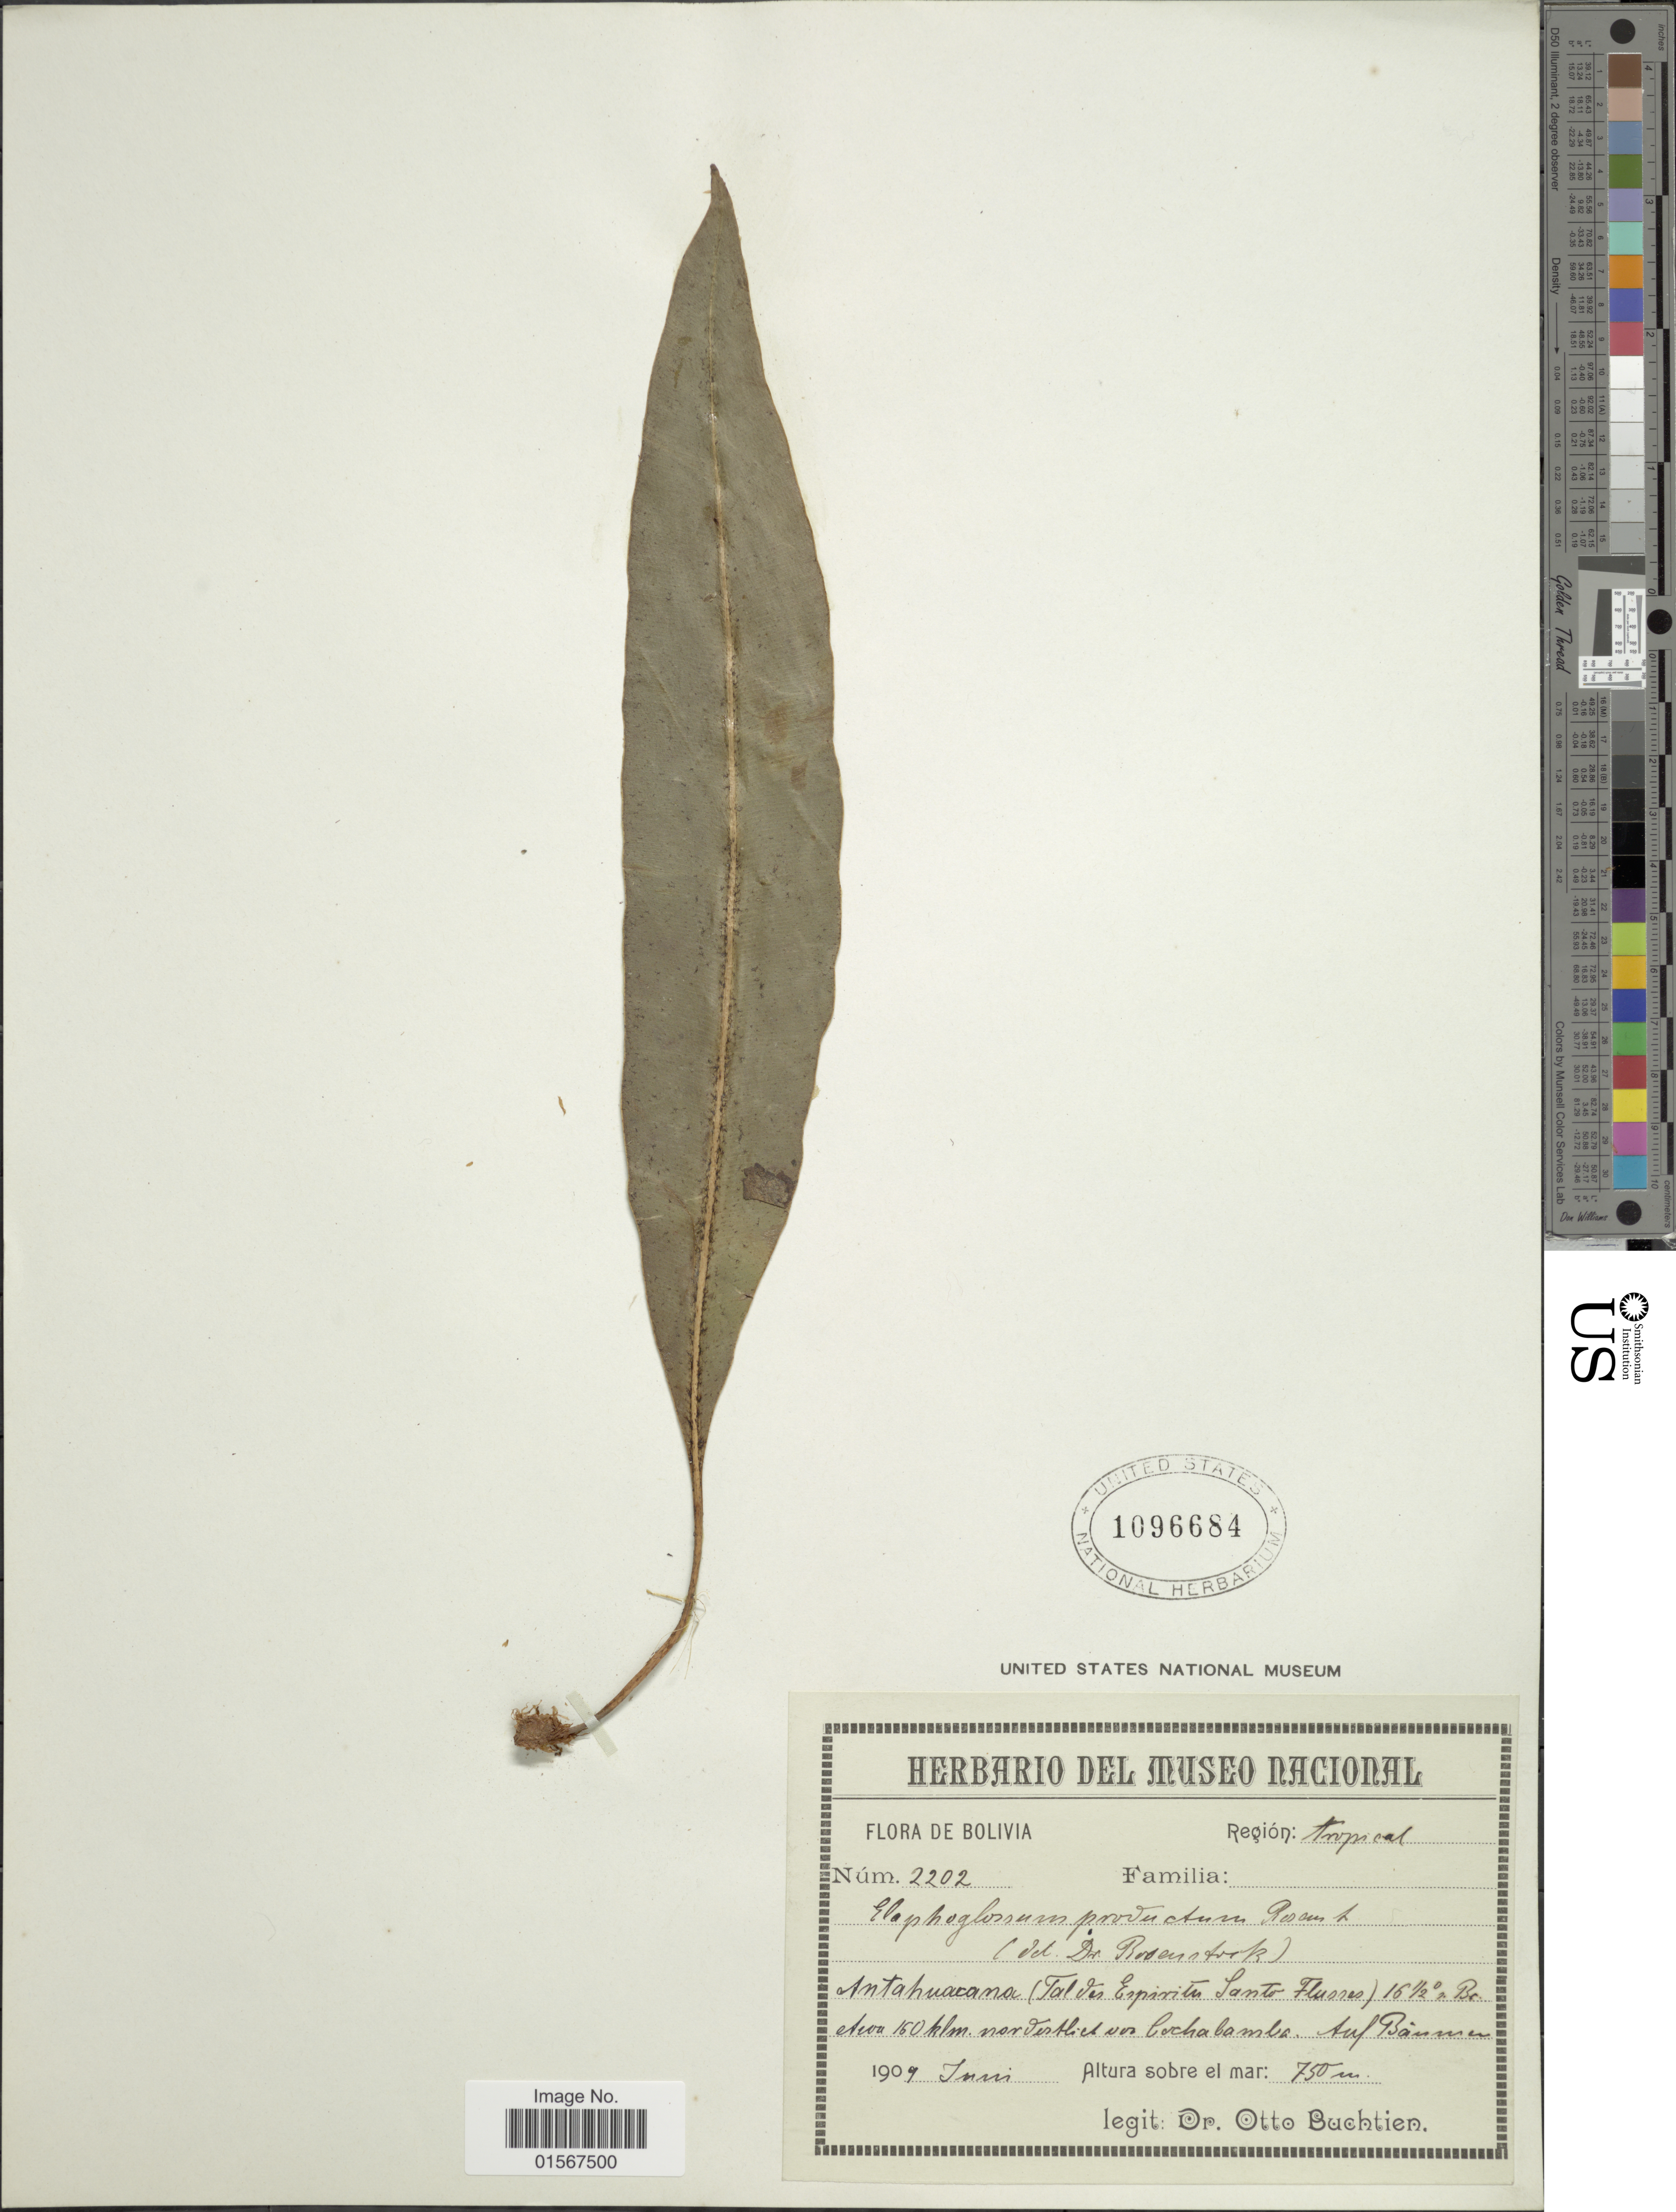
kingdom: Plantae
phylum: Tracheophyta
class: Polypodiopsida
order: Polypodiales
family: Dryopteridaceae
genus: Elaphoglossum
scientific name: Elaphoglossum productum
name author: Rosenst.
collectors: O. Buchtien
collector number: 2202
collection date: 1909-06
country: Bolivia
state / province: Cochabamba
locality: Antahuacana (Valley of Espiritu Santo River) 160 km, N from Cochabamba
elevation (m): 750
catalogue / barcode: US 1096684